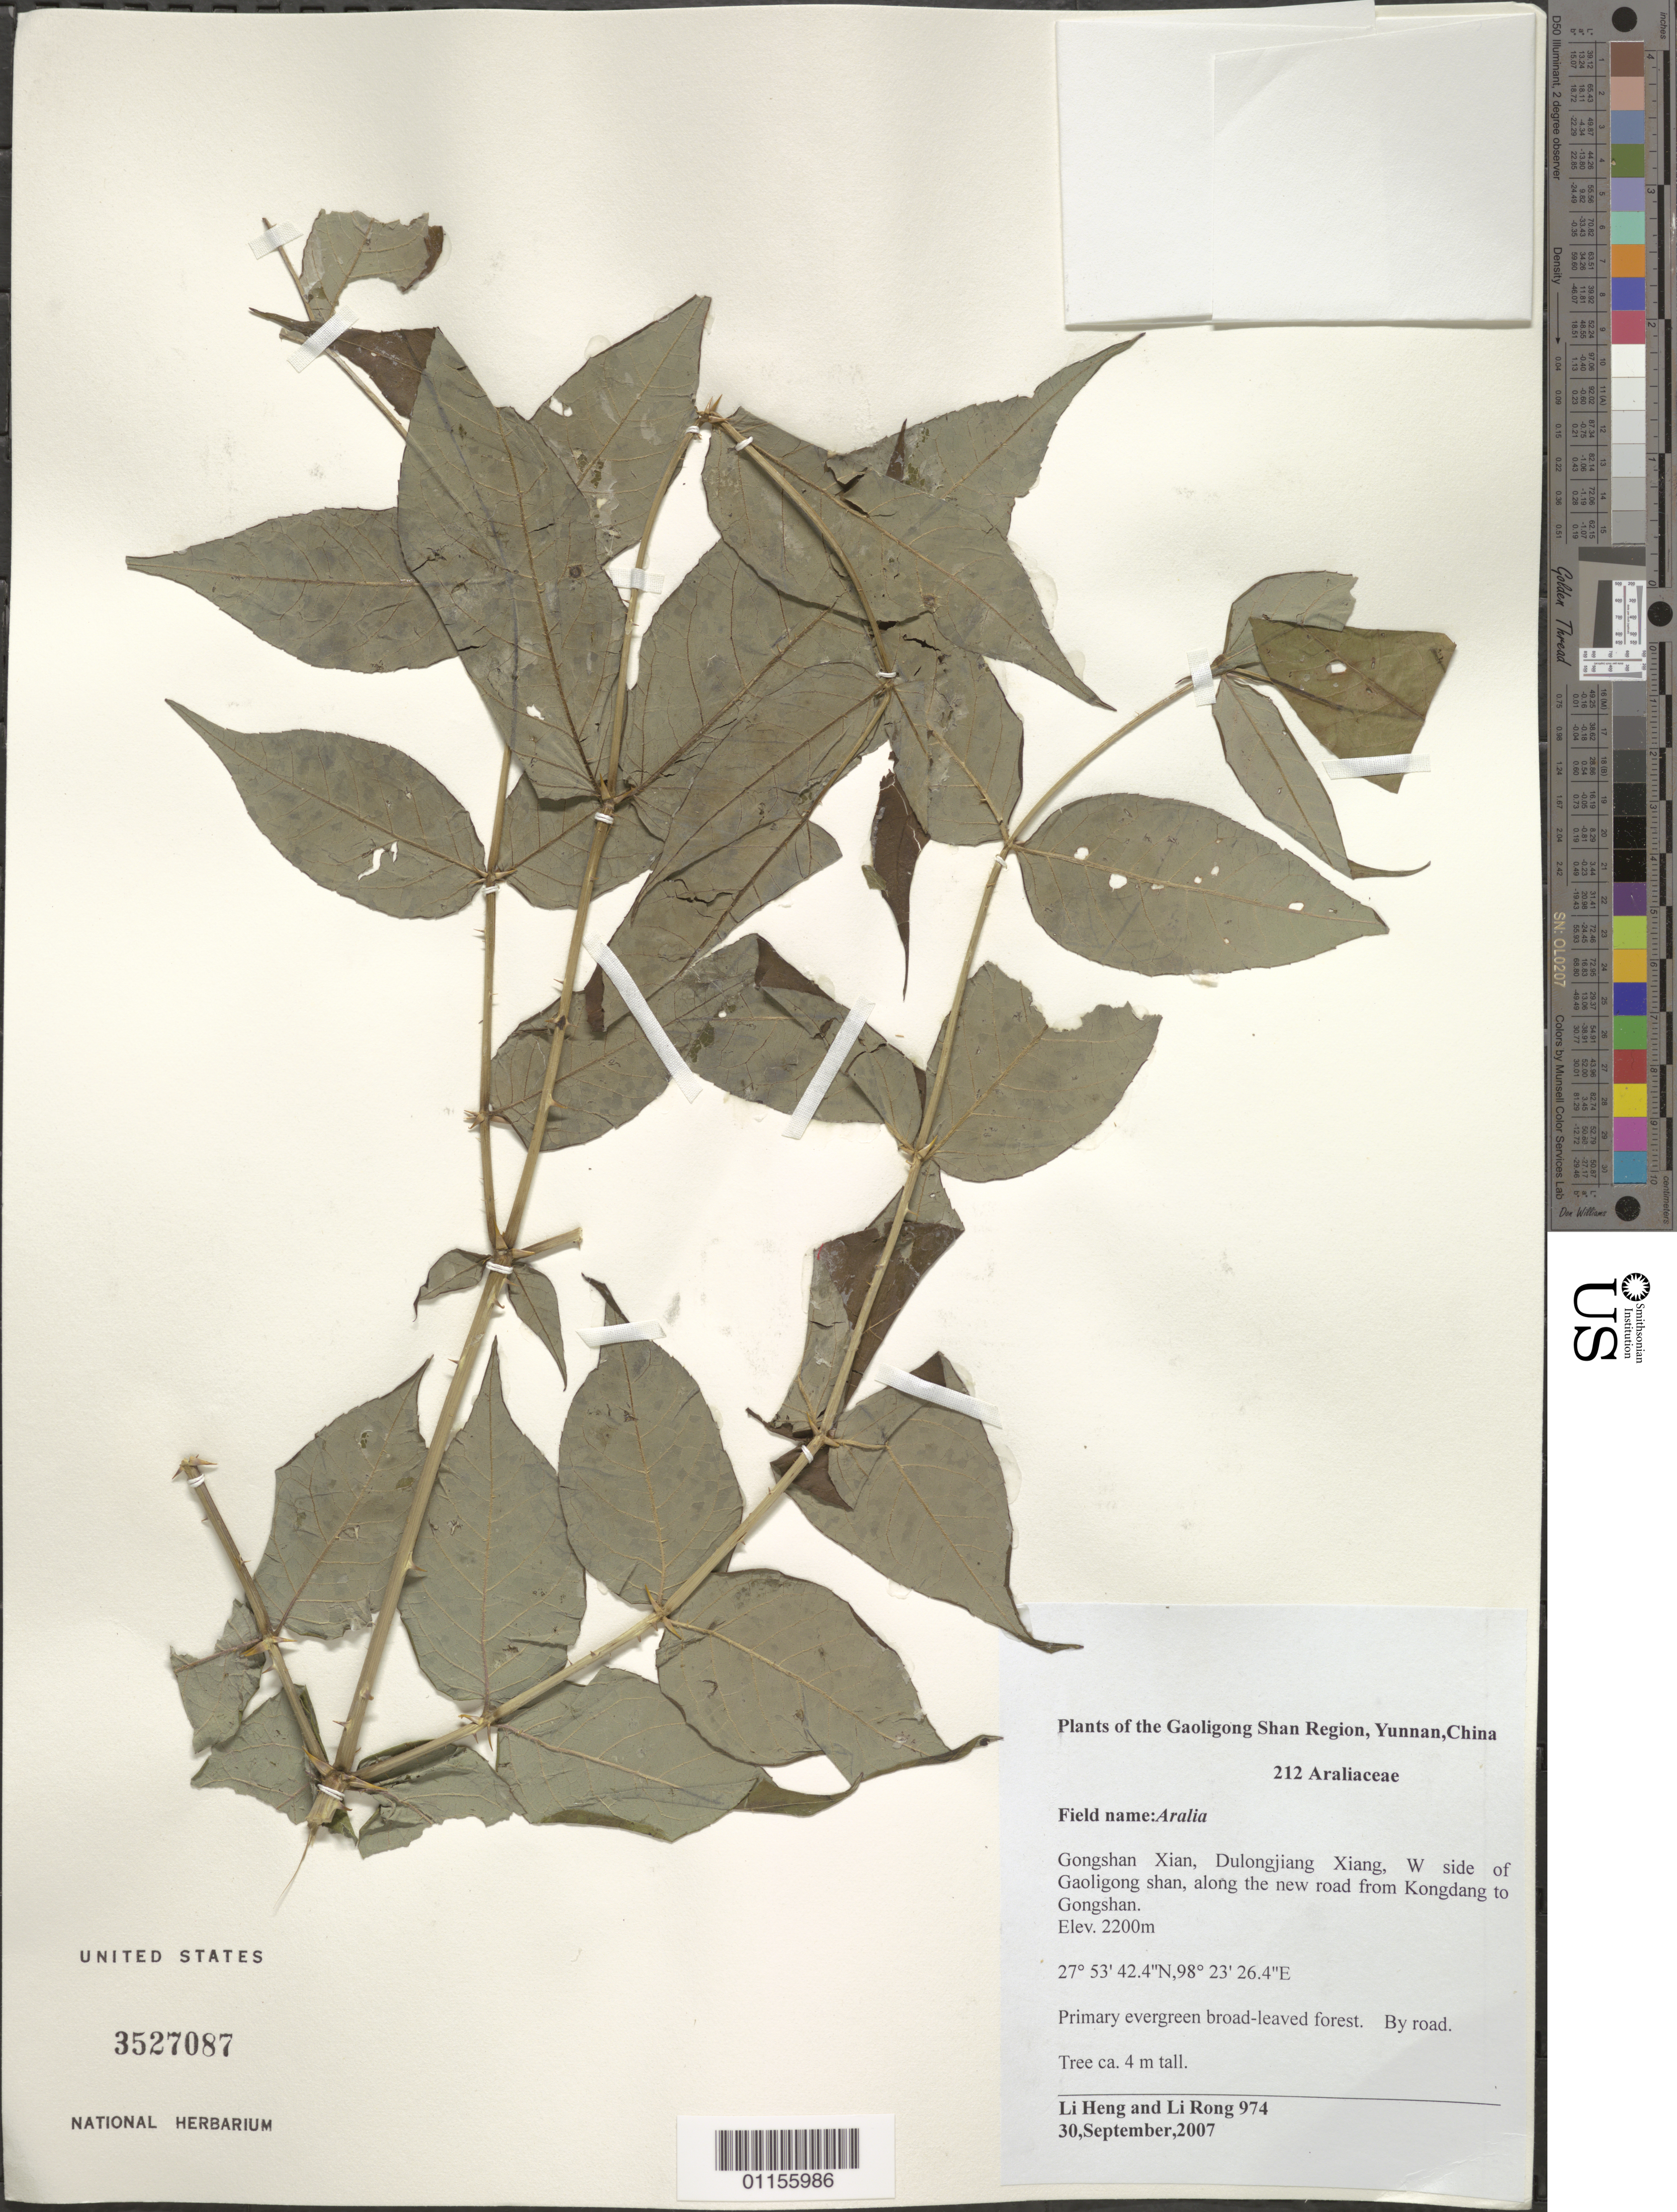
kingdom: Plantae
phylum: Tracheophyta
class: Magnoliopsida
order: Apiales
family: Araliaceae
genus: Aralia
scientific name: Aralia sp.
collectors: L. Heng & R. Li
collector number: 974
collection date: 2007-09-30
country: China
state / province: Yunnan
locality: Gongshan Xian, Dulongjiang Xiang, W side of Gaoligong shan, along the new road from Kongdang to Gongshan.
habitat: Tree, growing in the primary evergreen broad-leaved forest. By road.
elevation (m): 2200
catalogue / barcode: US 3527087